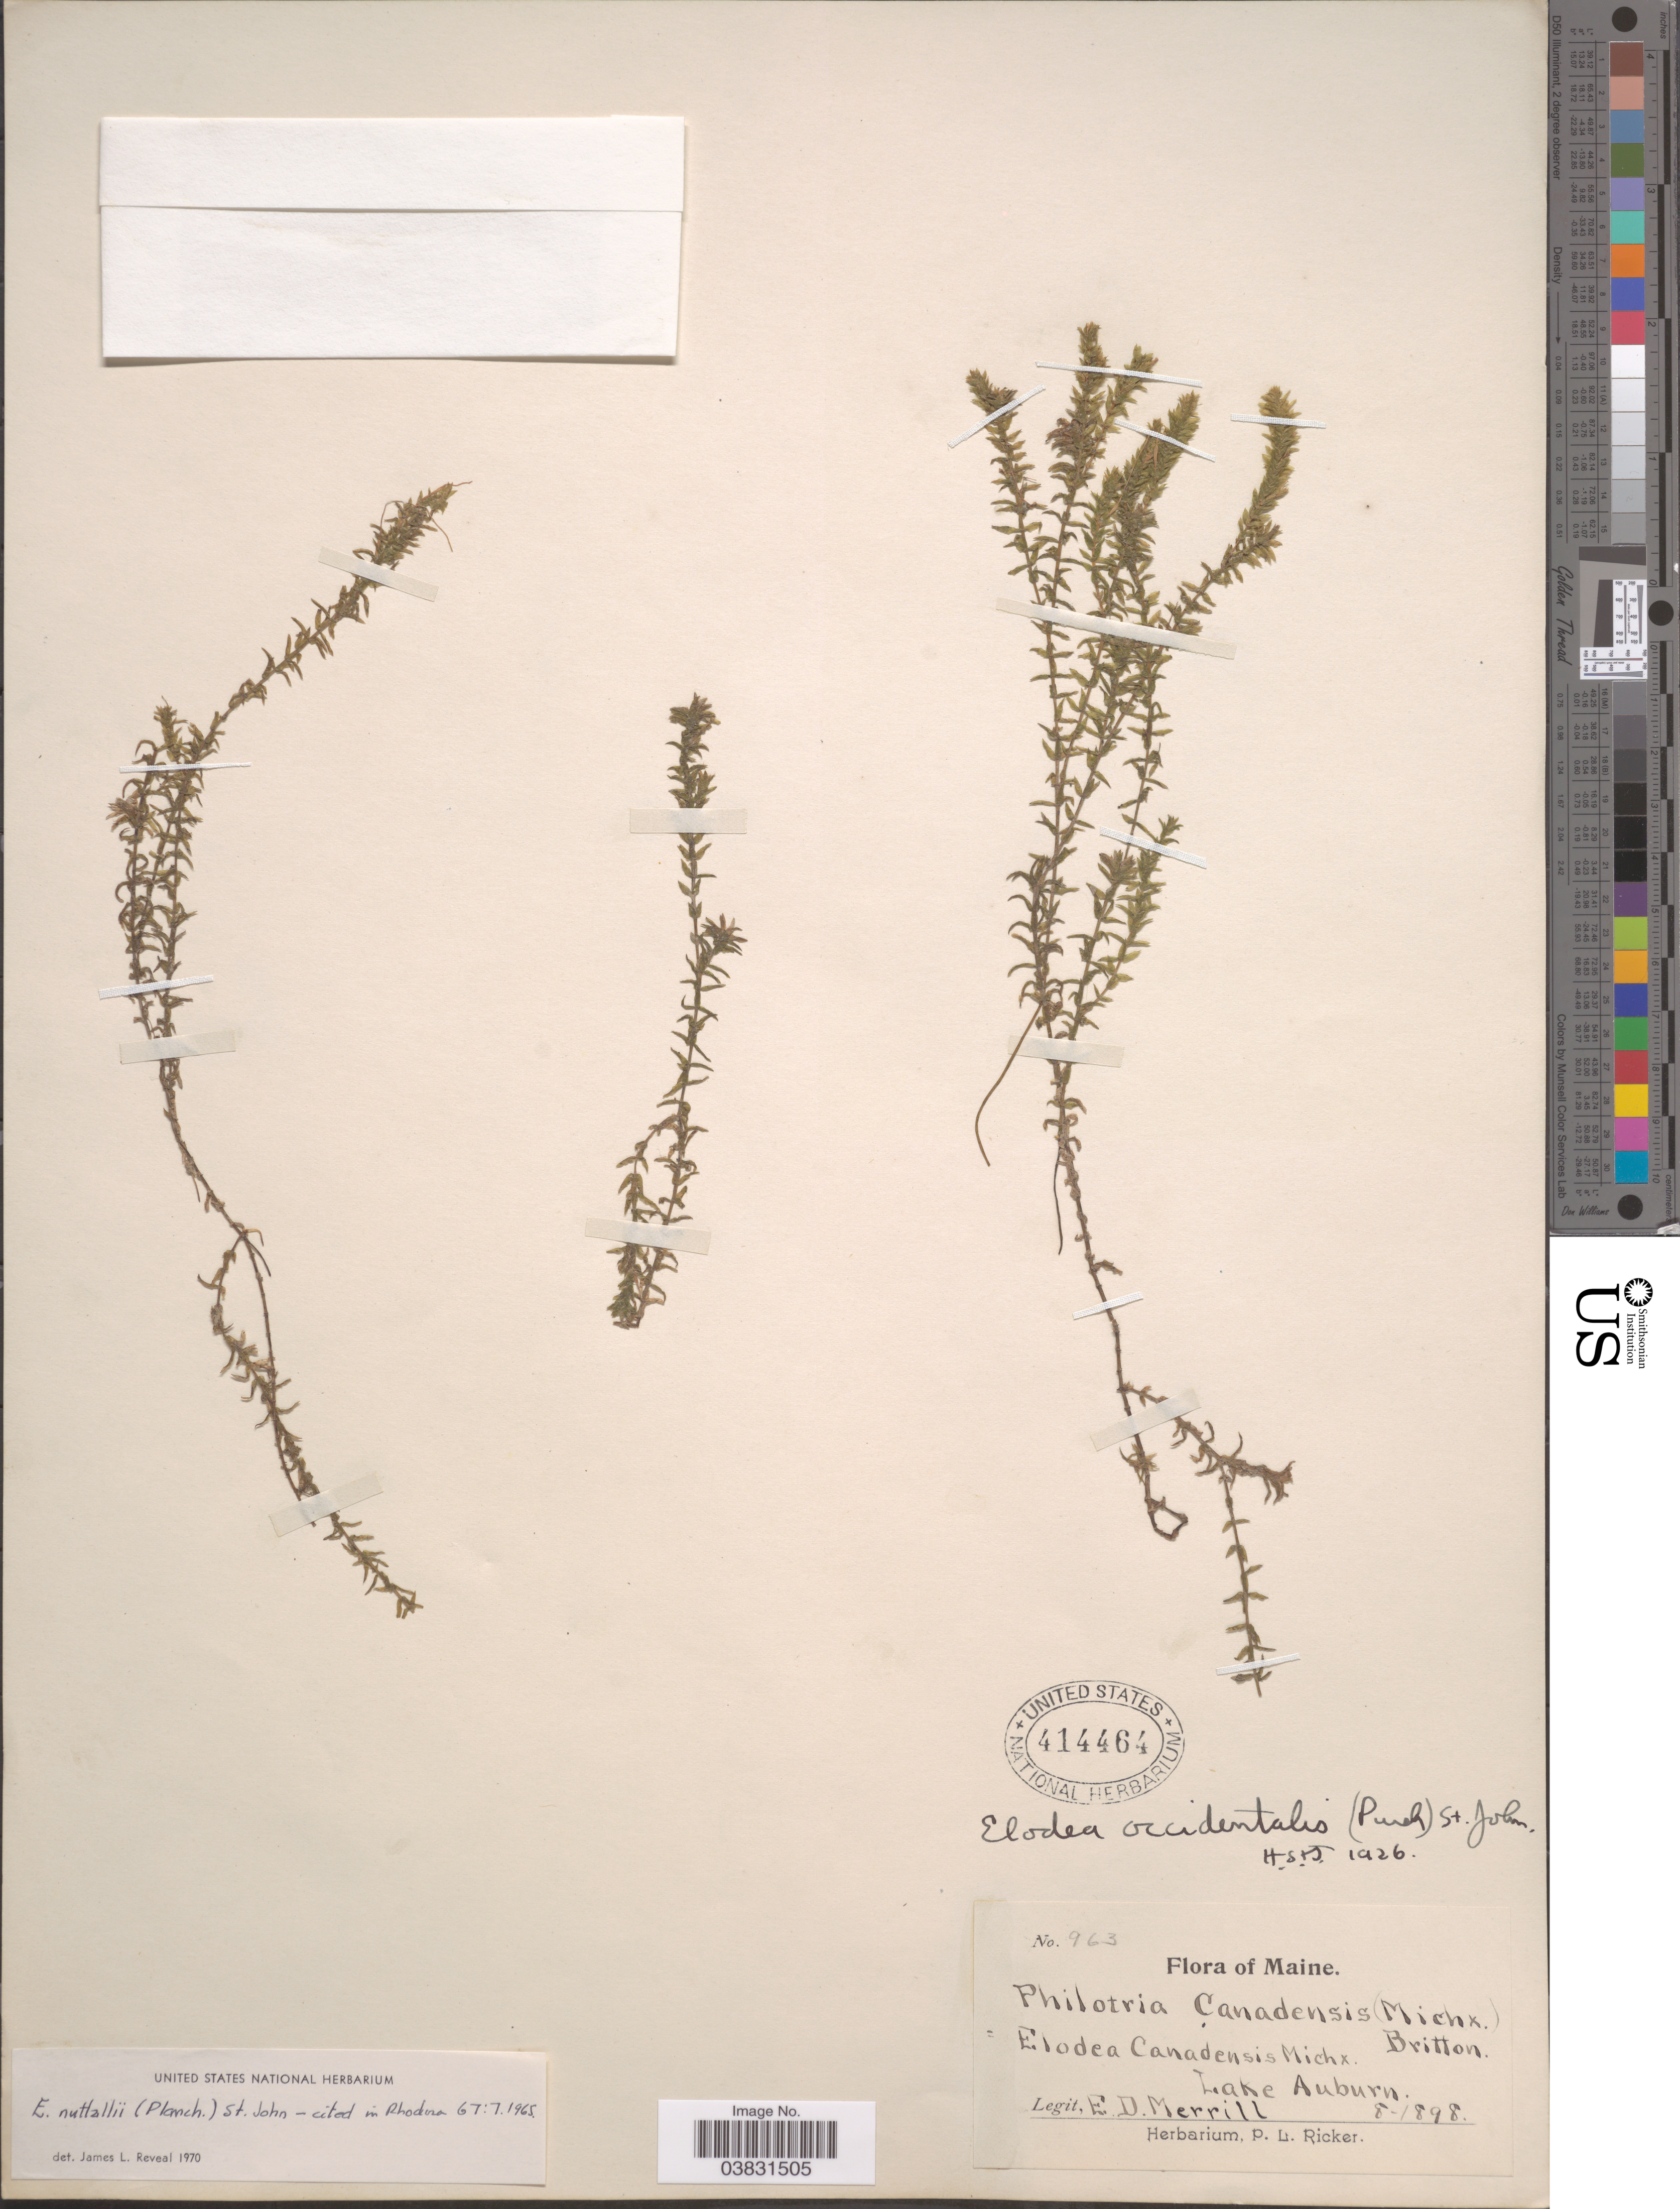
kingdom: Plantae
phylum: Tracheophyta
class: Liliopsida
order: Alismatales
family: Hydrocharitaceae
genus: Elodea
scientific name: Elodea nuttallii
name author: (Planch.) H. St. John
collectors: E. D. Merrill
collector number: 963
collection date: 1898-08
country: United States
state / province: Maine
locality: Lake Auburn.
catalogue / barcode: US 414464